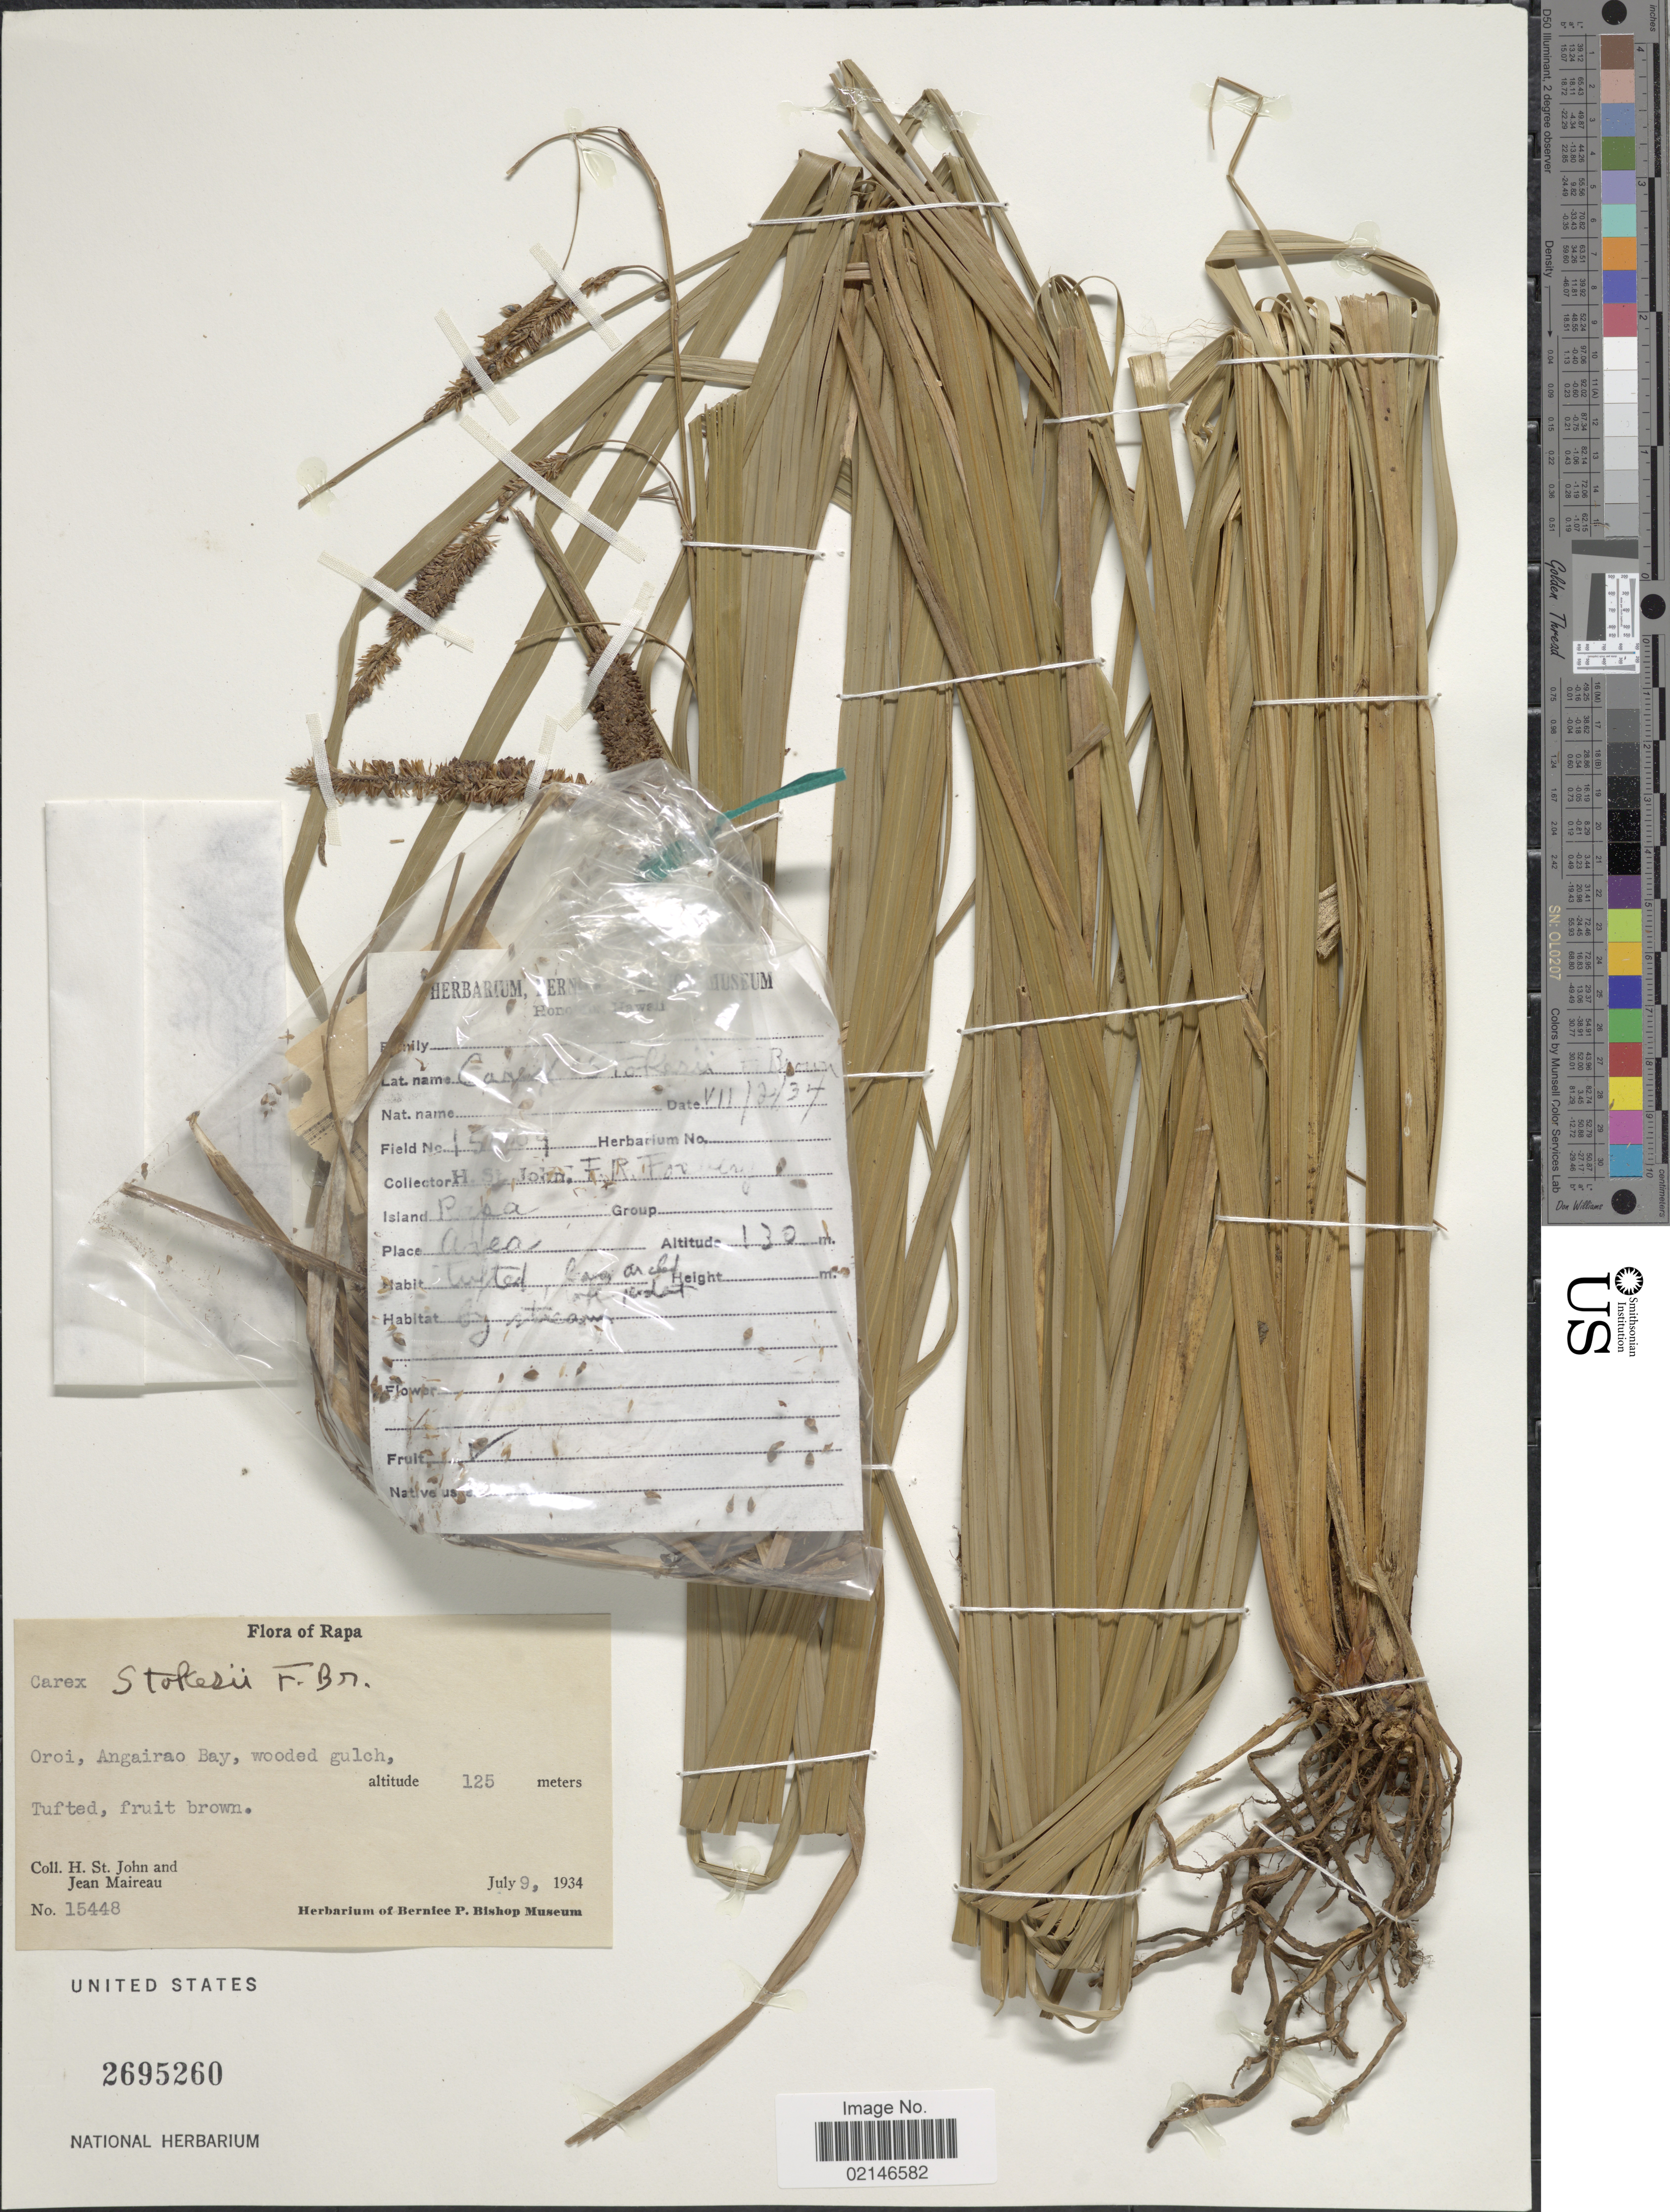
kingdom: Plantae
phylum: Tracheophyta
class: Liliopsida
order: Poales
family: Cyperaceae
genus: Carex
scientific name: Carex stokesii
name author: F. Br.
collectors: H. St. John & J. Maireau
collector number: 15448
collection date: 1934-07-09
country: French Polynesia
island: Rapa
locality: Rapa, Oroi, Angairao Bay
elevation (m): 125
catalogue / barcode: US 2695260